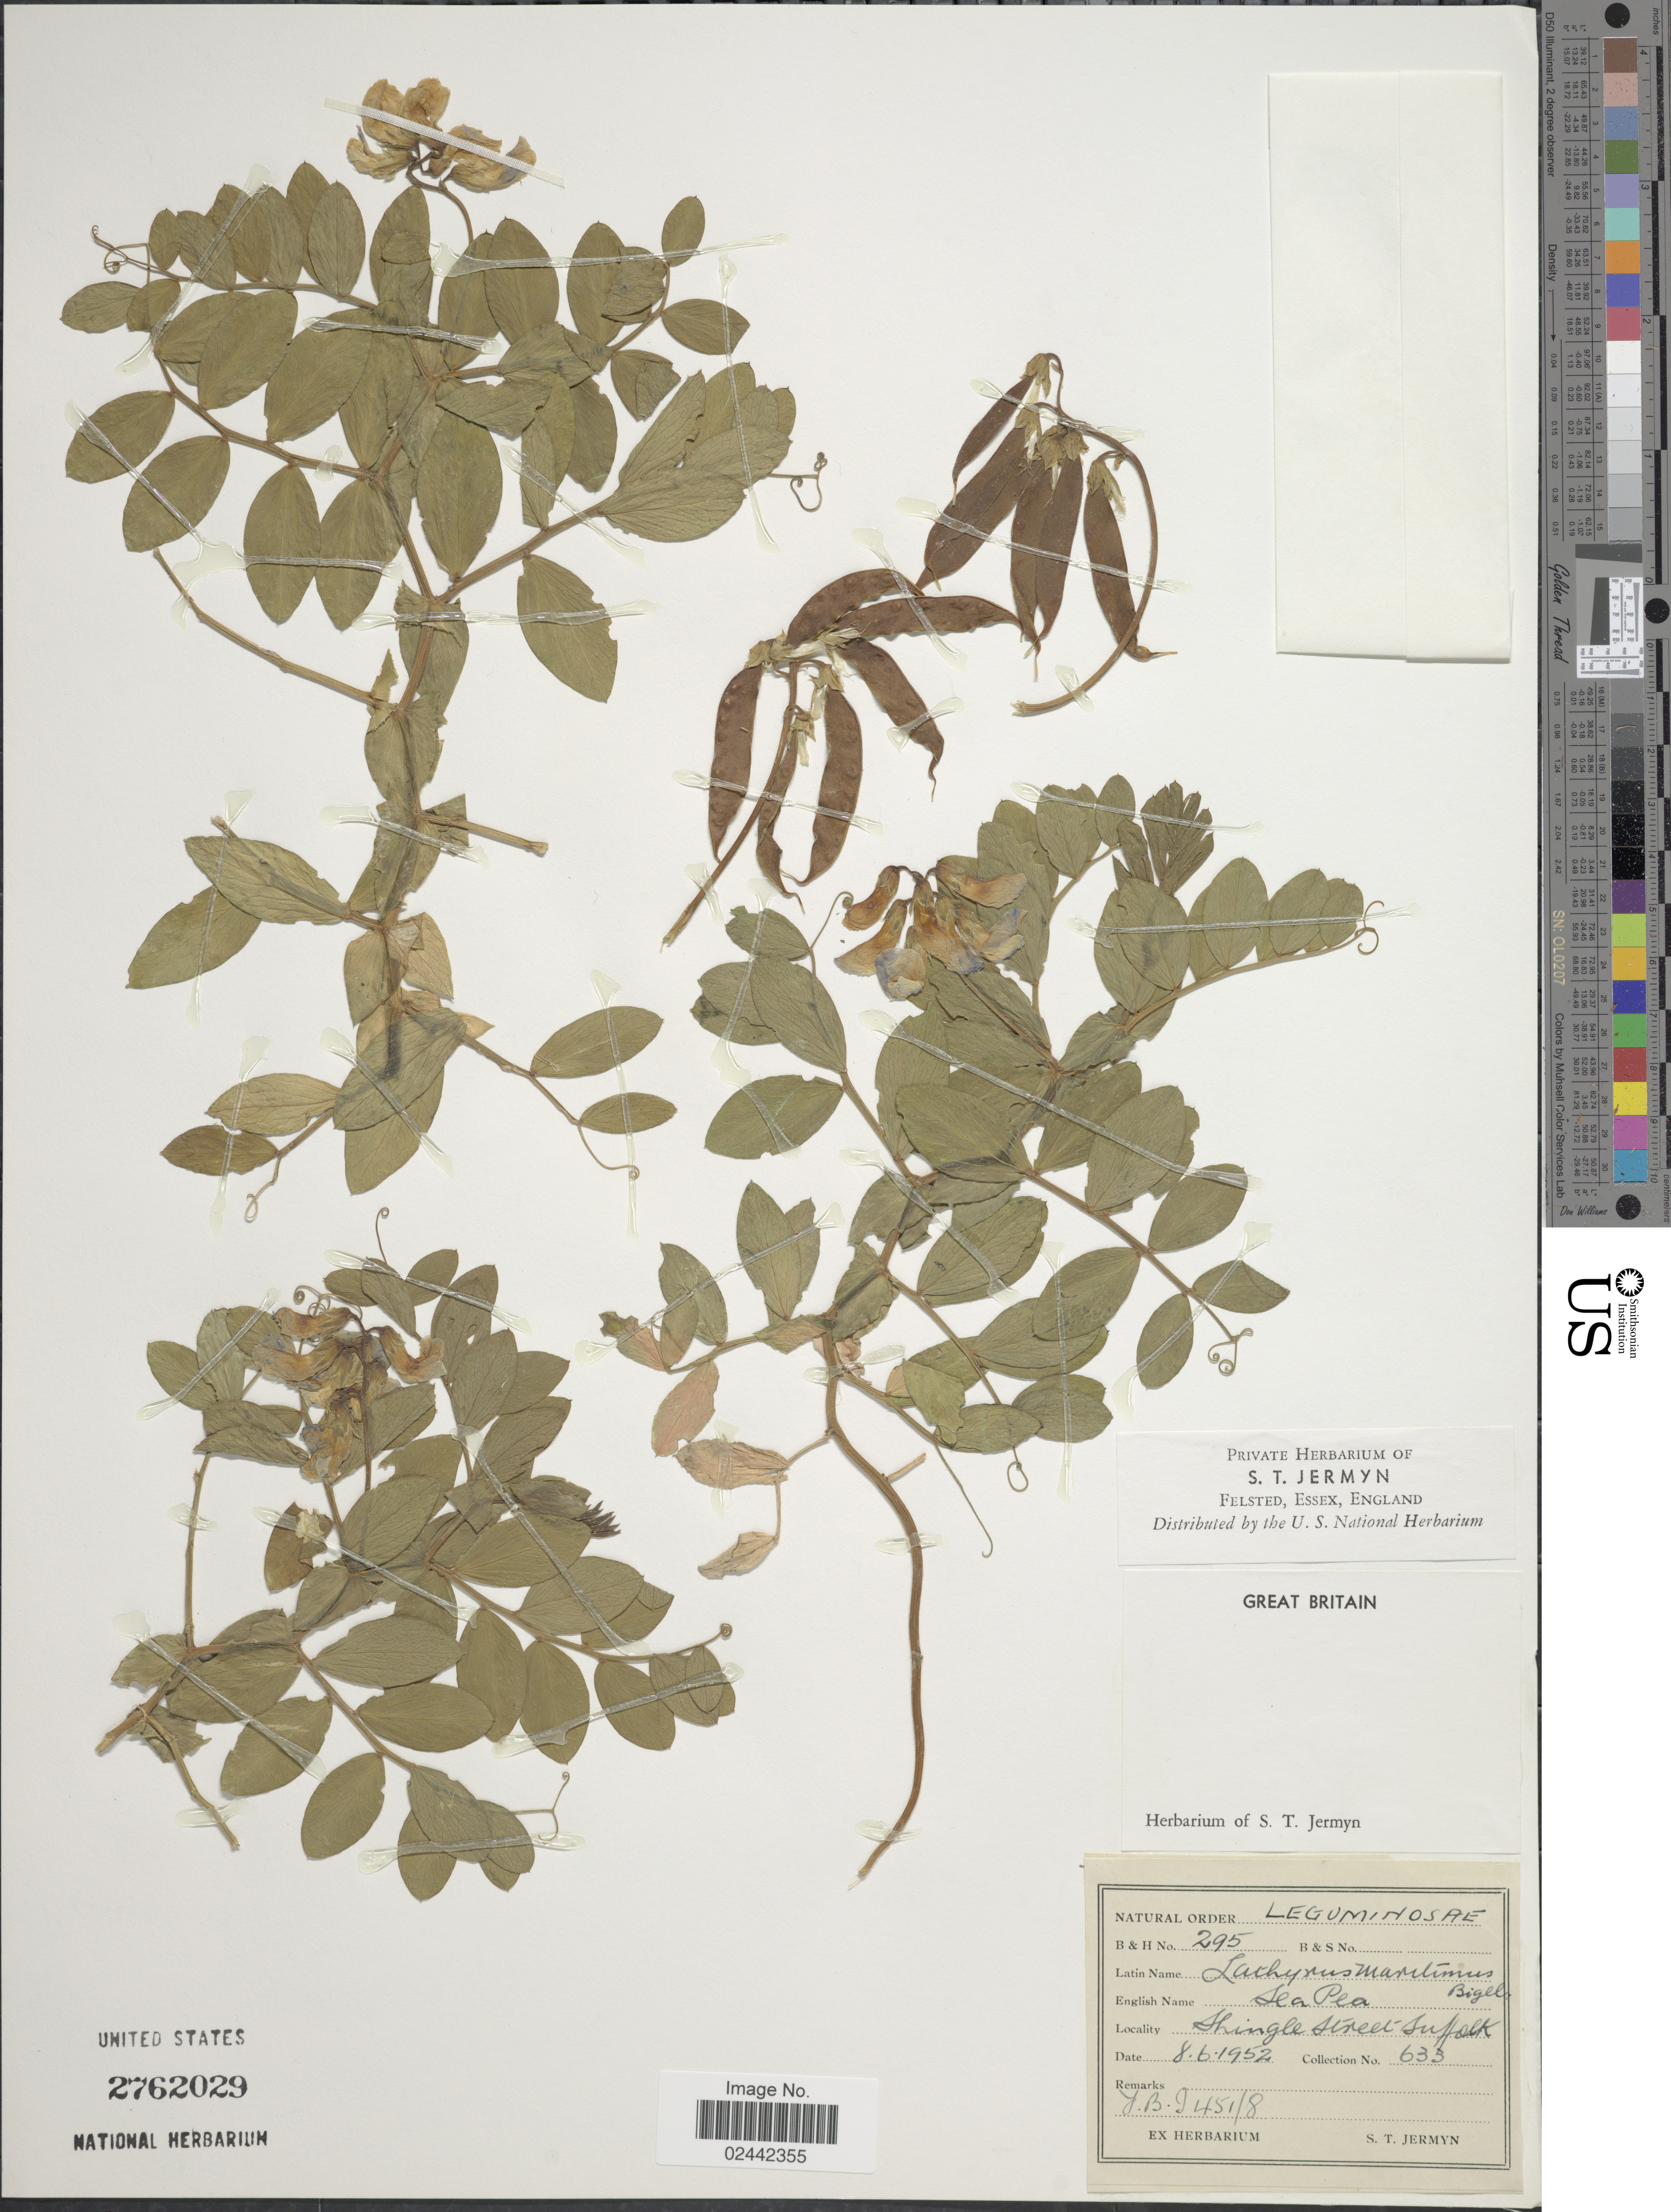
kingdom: Plantae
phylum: Tracheophyta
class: Magnoliopsida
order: Fabales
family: Fabaceae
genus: Lathyrus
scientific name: Lathyrus japonicus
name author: Willd.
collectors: S. Jermyn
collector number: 633/295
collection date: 1952-06-08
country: United Kingdom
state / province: England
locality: Great Britain. Shingle Street Suffolk.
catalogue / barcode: US 2762029